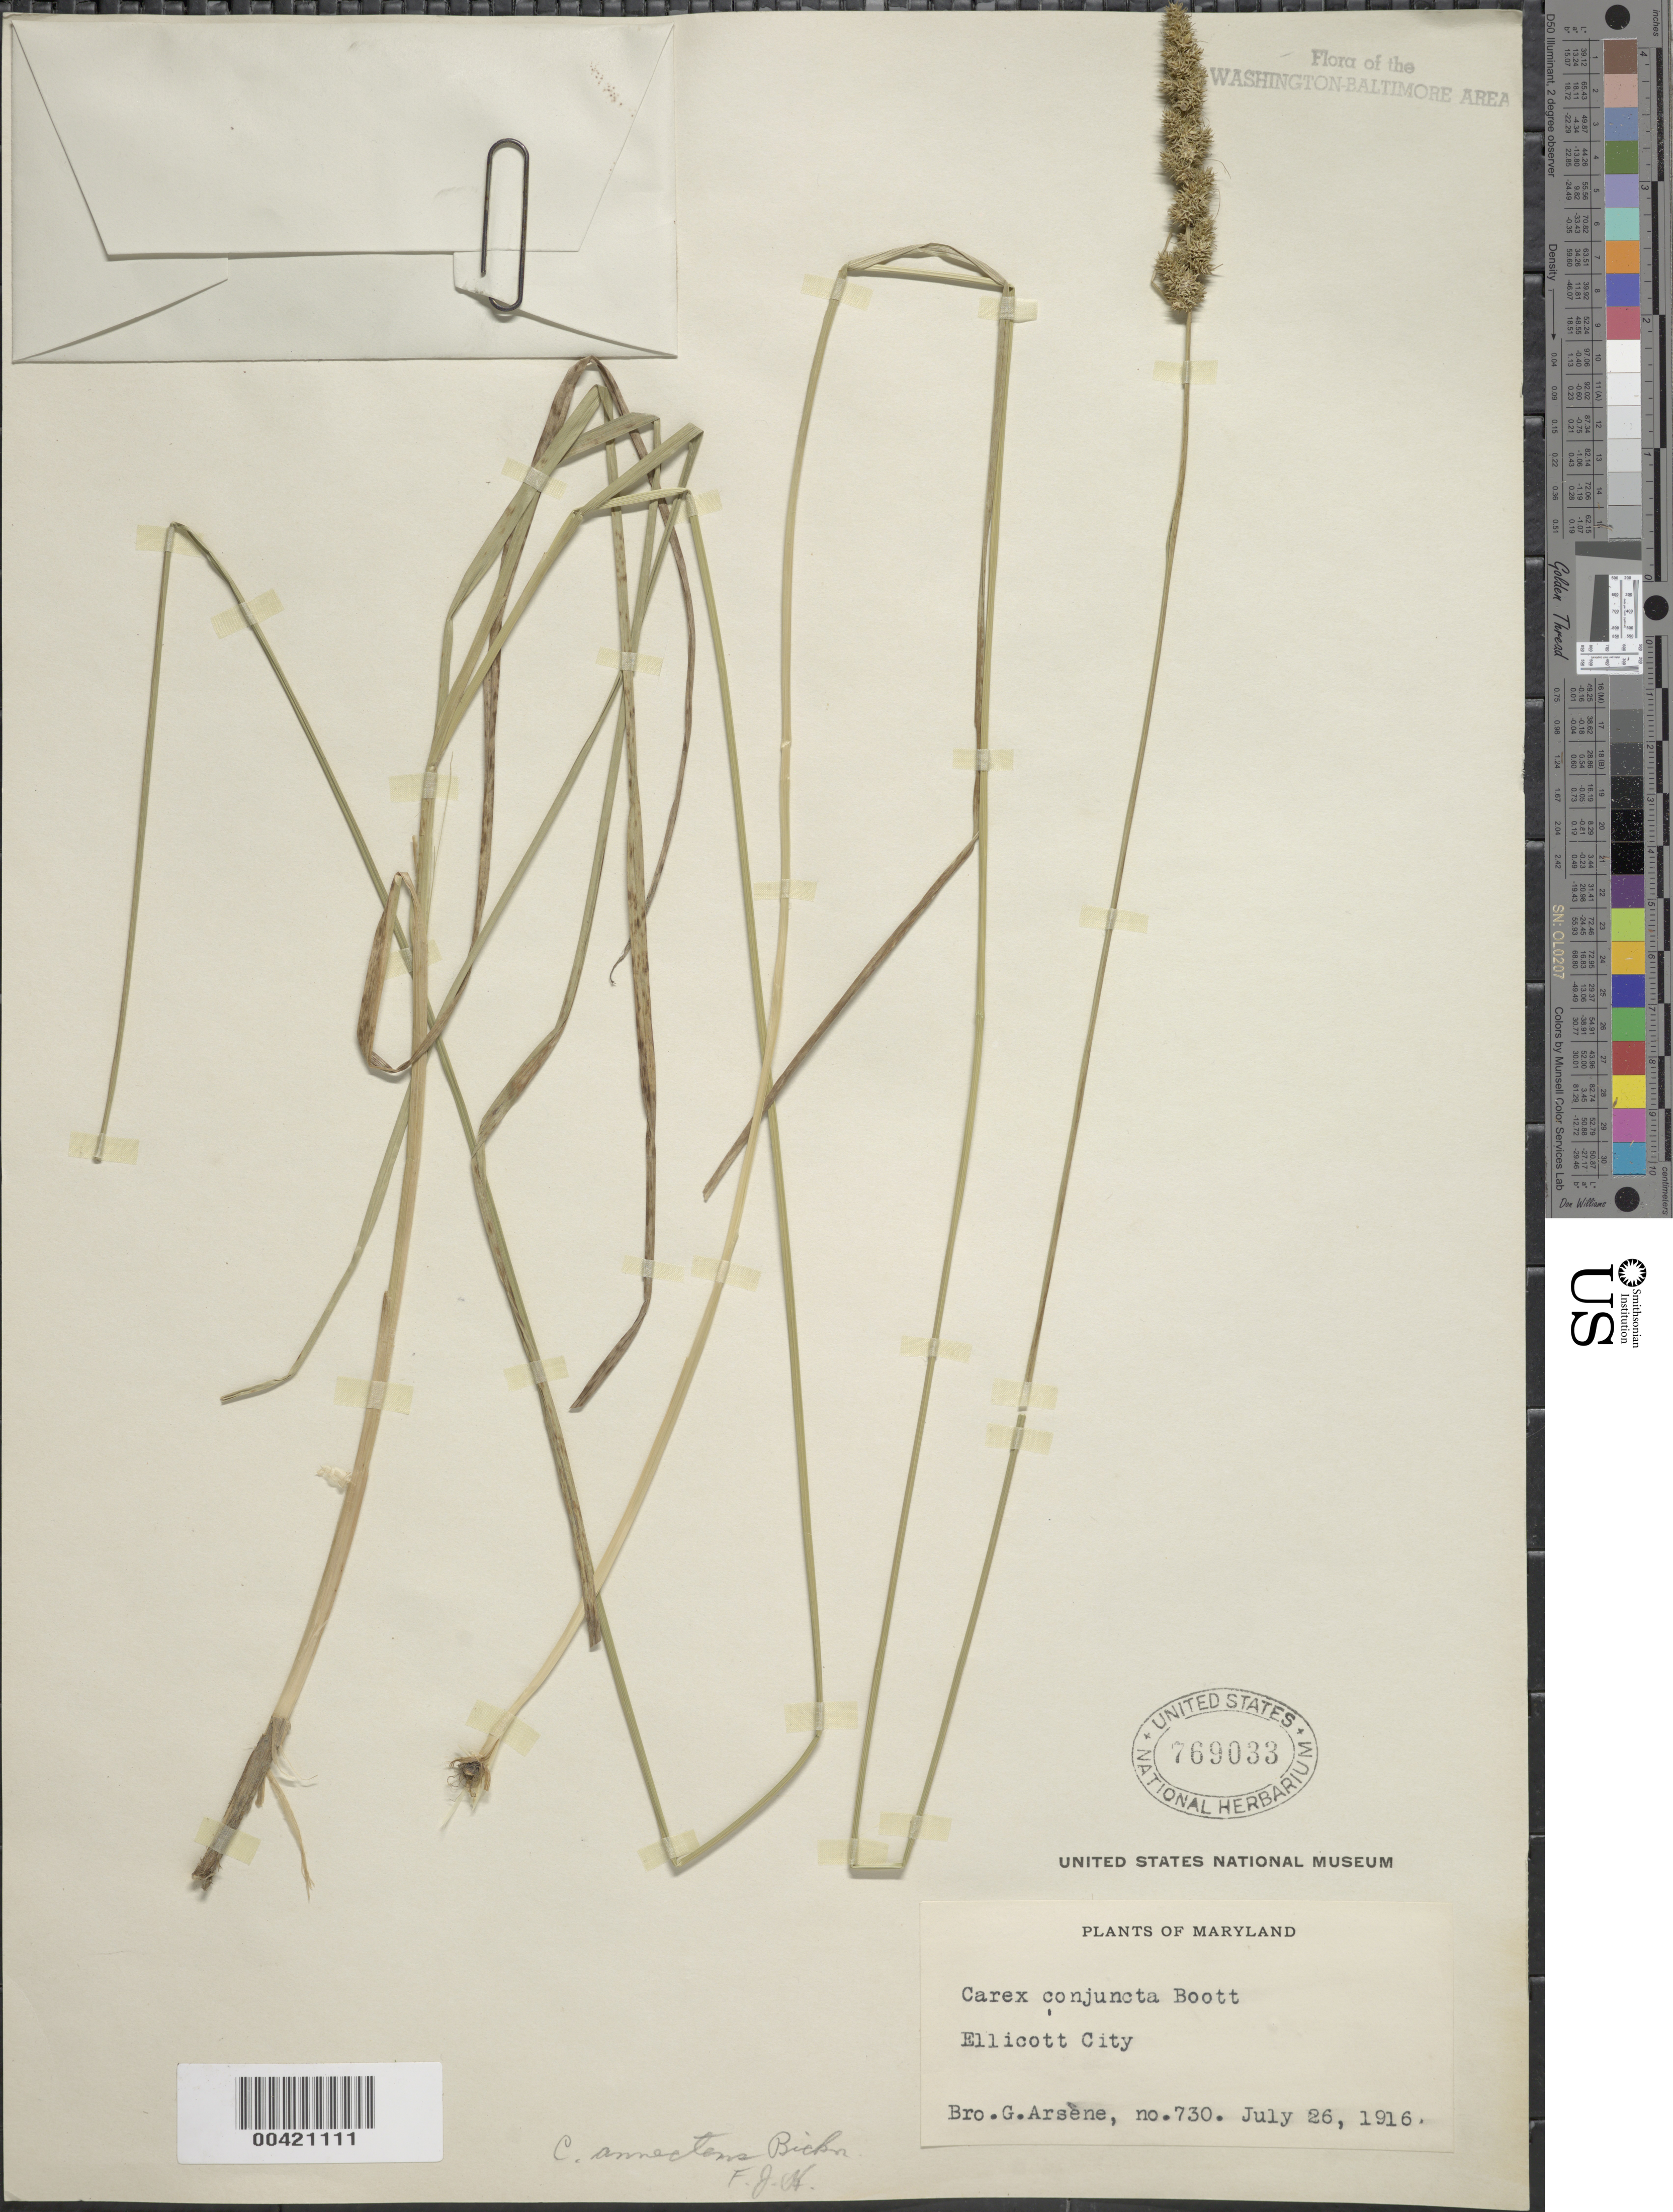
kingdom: Plantae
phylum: Tracheophyta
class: Liliopsida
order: Poales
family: Cyperaceae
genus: Carex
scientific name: Carex conjuncta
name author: Boott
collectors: Bro. G. Arsène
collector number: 730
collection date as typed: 26 Jul 1916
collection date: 1916-07-26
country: United States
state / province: Maryland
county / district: Howard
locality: Ellicott City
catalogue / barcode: US 769033